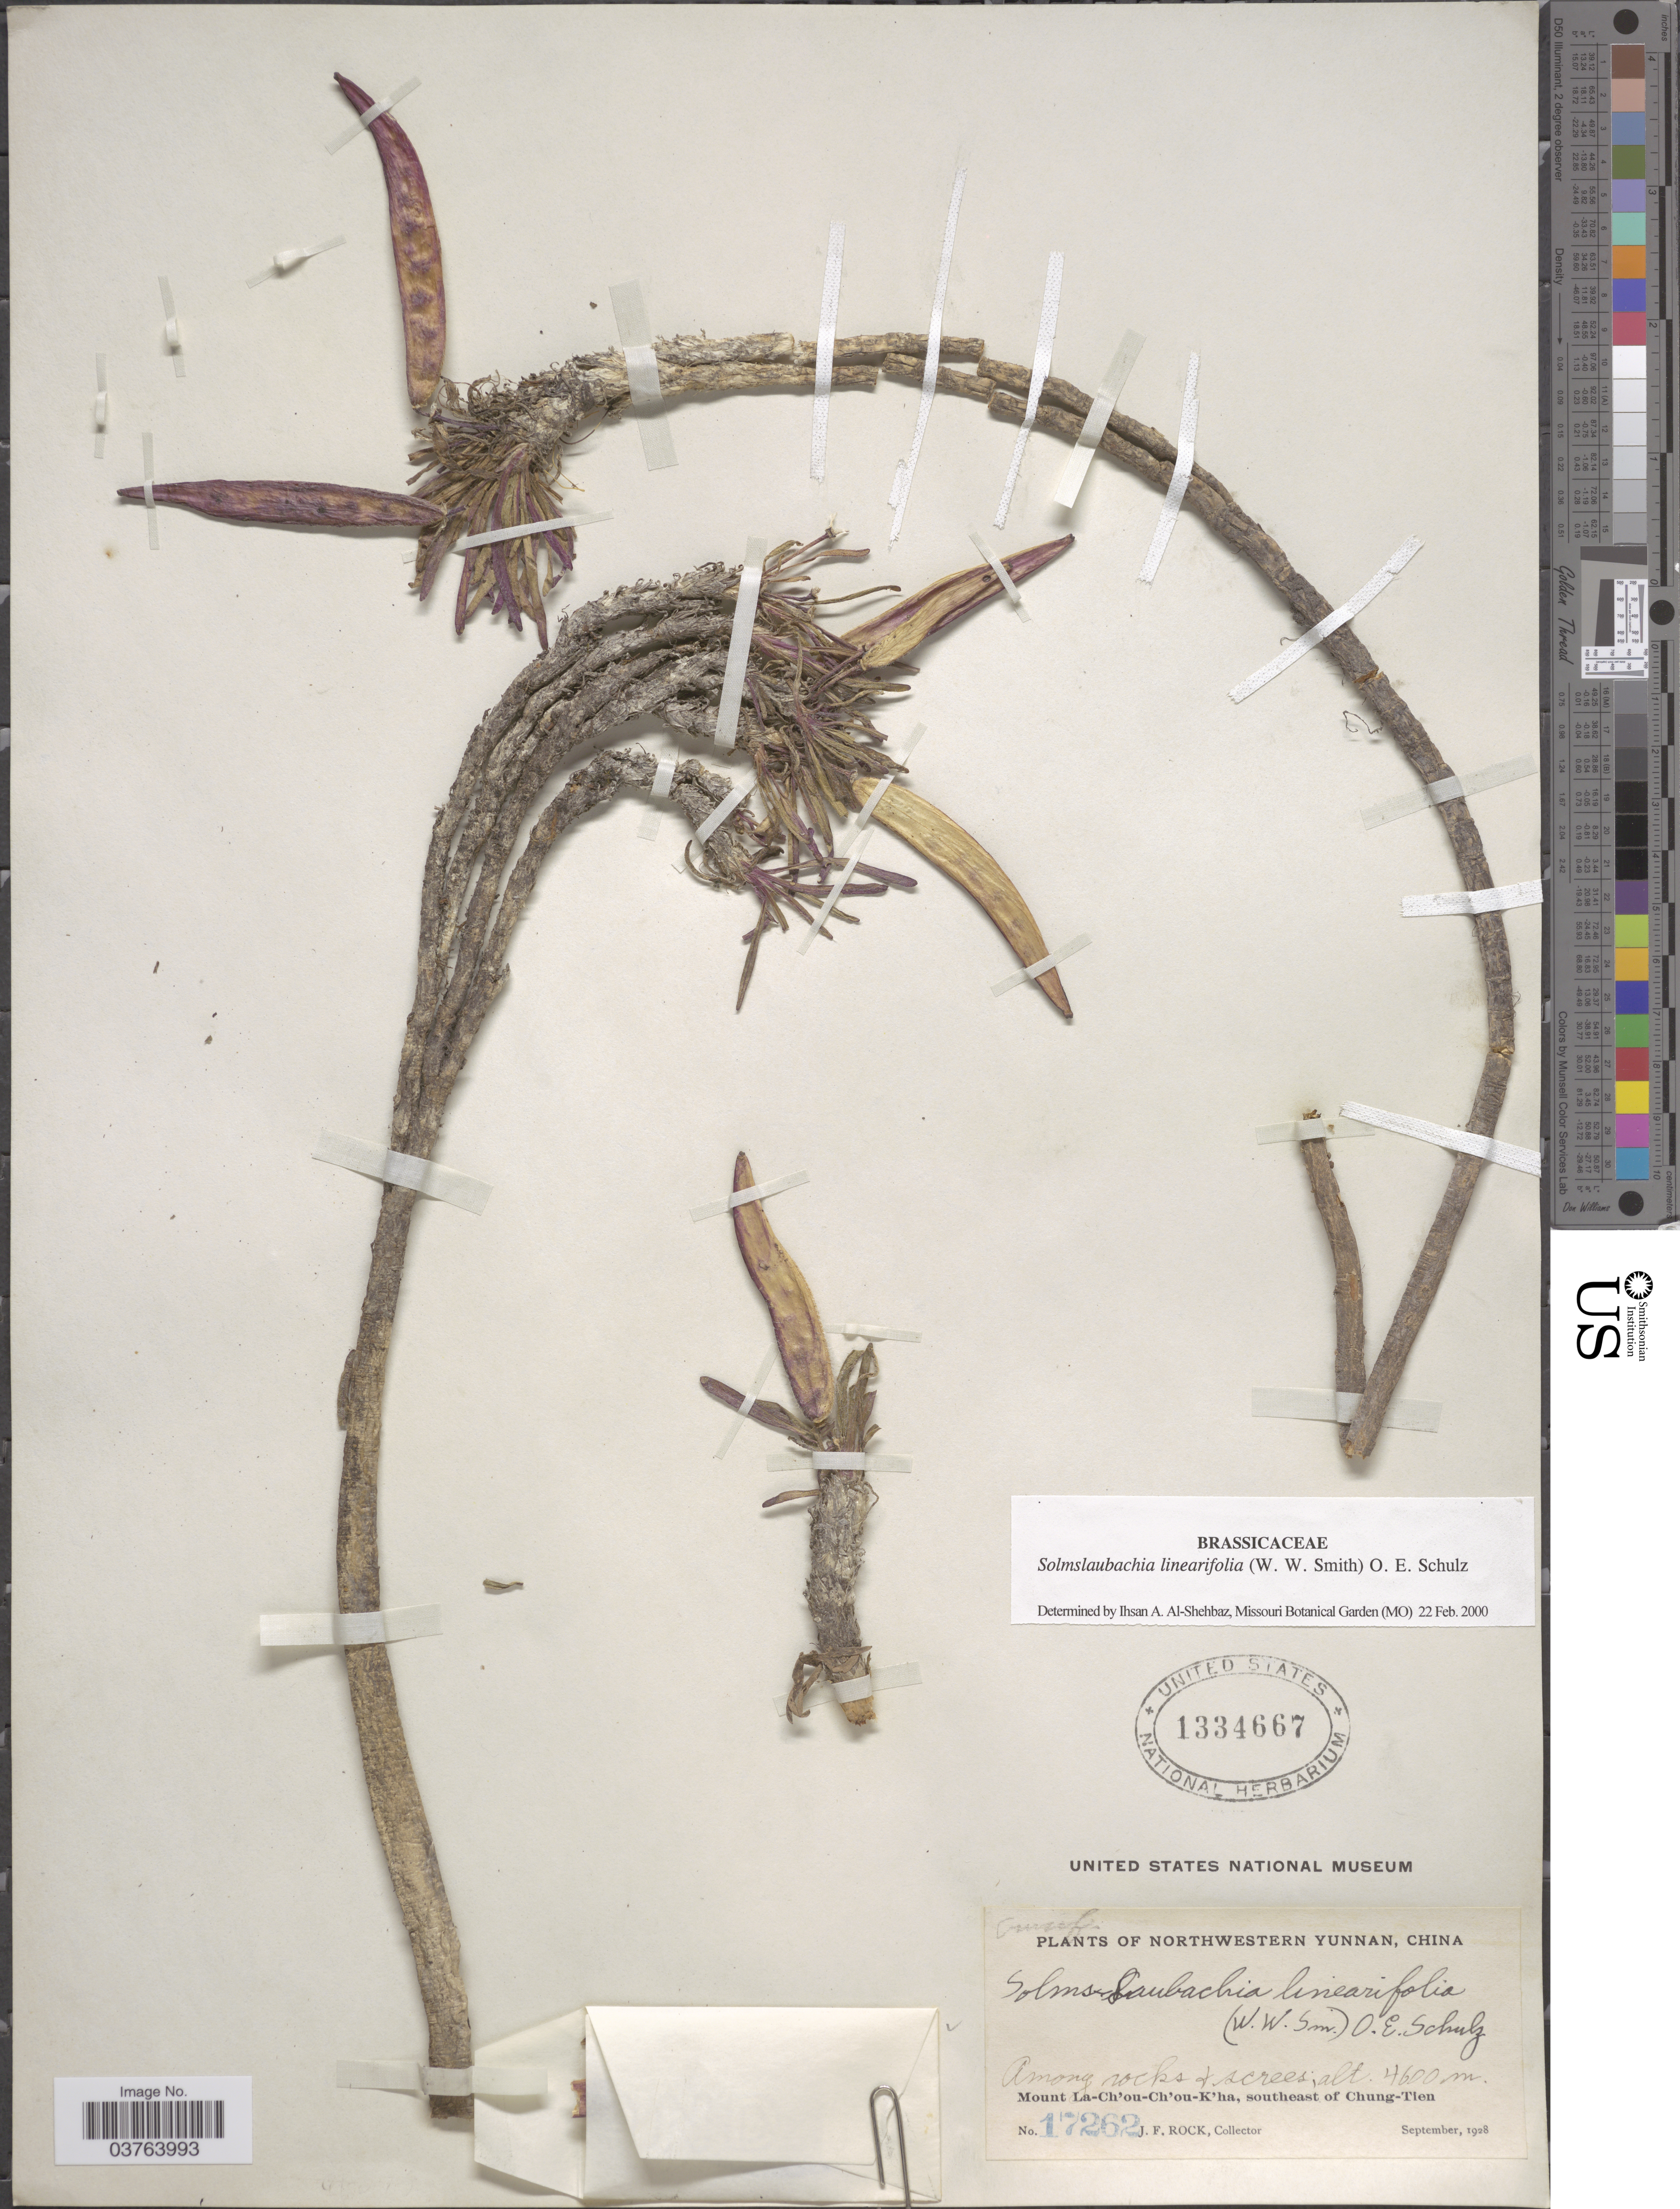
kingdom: Plantae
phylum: Tracheophyta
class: Magnoliopsida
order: Brassicales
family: Brassicaceae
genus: Solms-Laubachia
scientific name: Solms-laubachia linearifolia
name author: (W.W. Sm.) O.E. Schulz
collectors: J. Rock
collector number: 17262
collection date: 1928-09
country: China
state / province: Yunnan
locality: Northwestern Yunnan. Mount La-Ch'ou-Ch'ou-K'ha, southeast of Chung-Tien.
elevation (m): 4600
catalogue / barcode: US 1334667